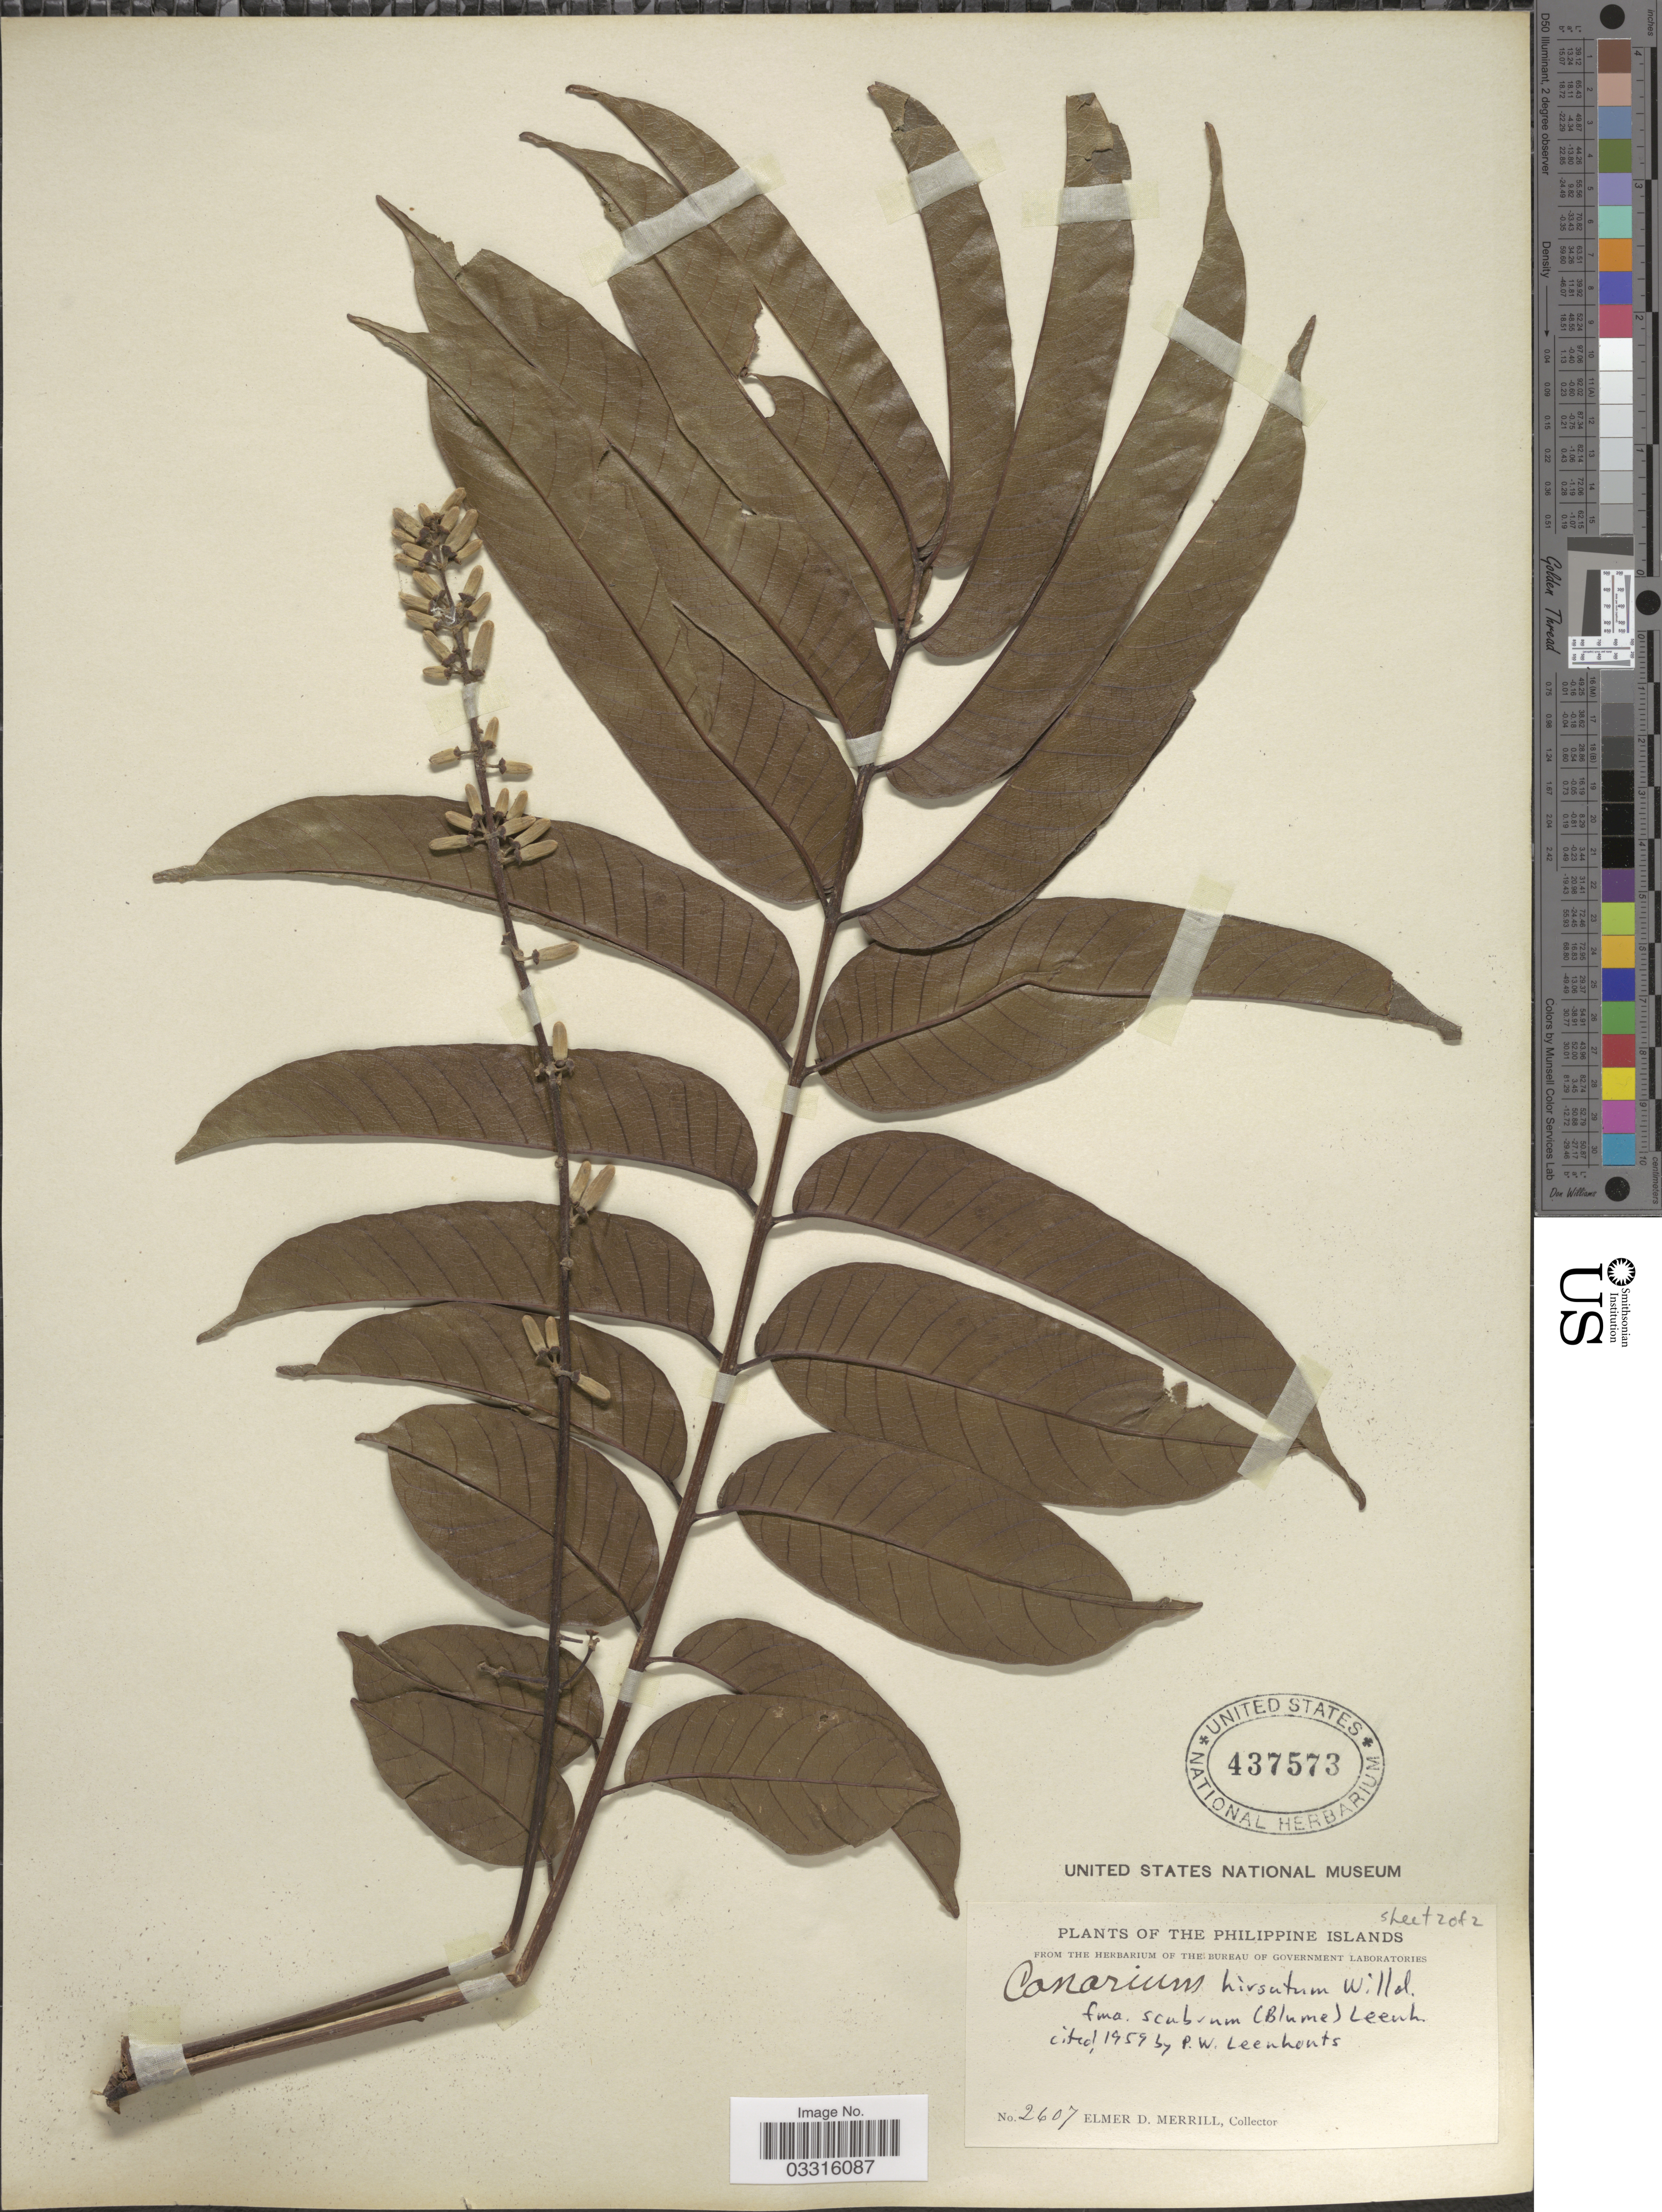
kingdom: Plantae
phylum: Tracheophyta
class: Magnoliopsida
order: Sapindales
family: Burseraceae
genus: Canarium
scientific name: Canarium hirsutum f. scabrum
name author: (Blume) Leenh.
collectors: E. D. Merrill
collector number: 2607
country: Philippines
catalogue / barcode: US 437573